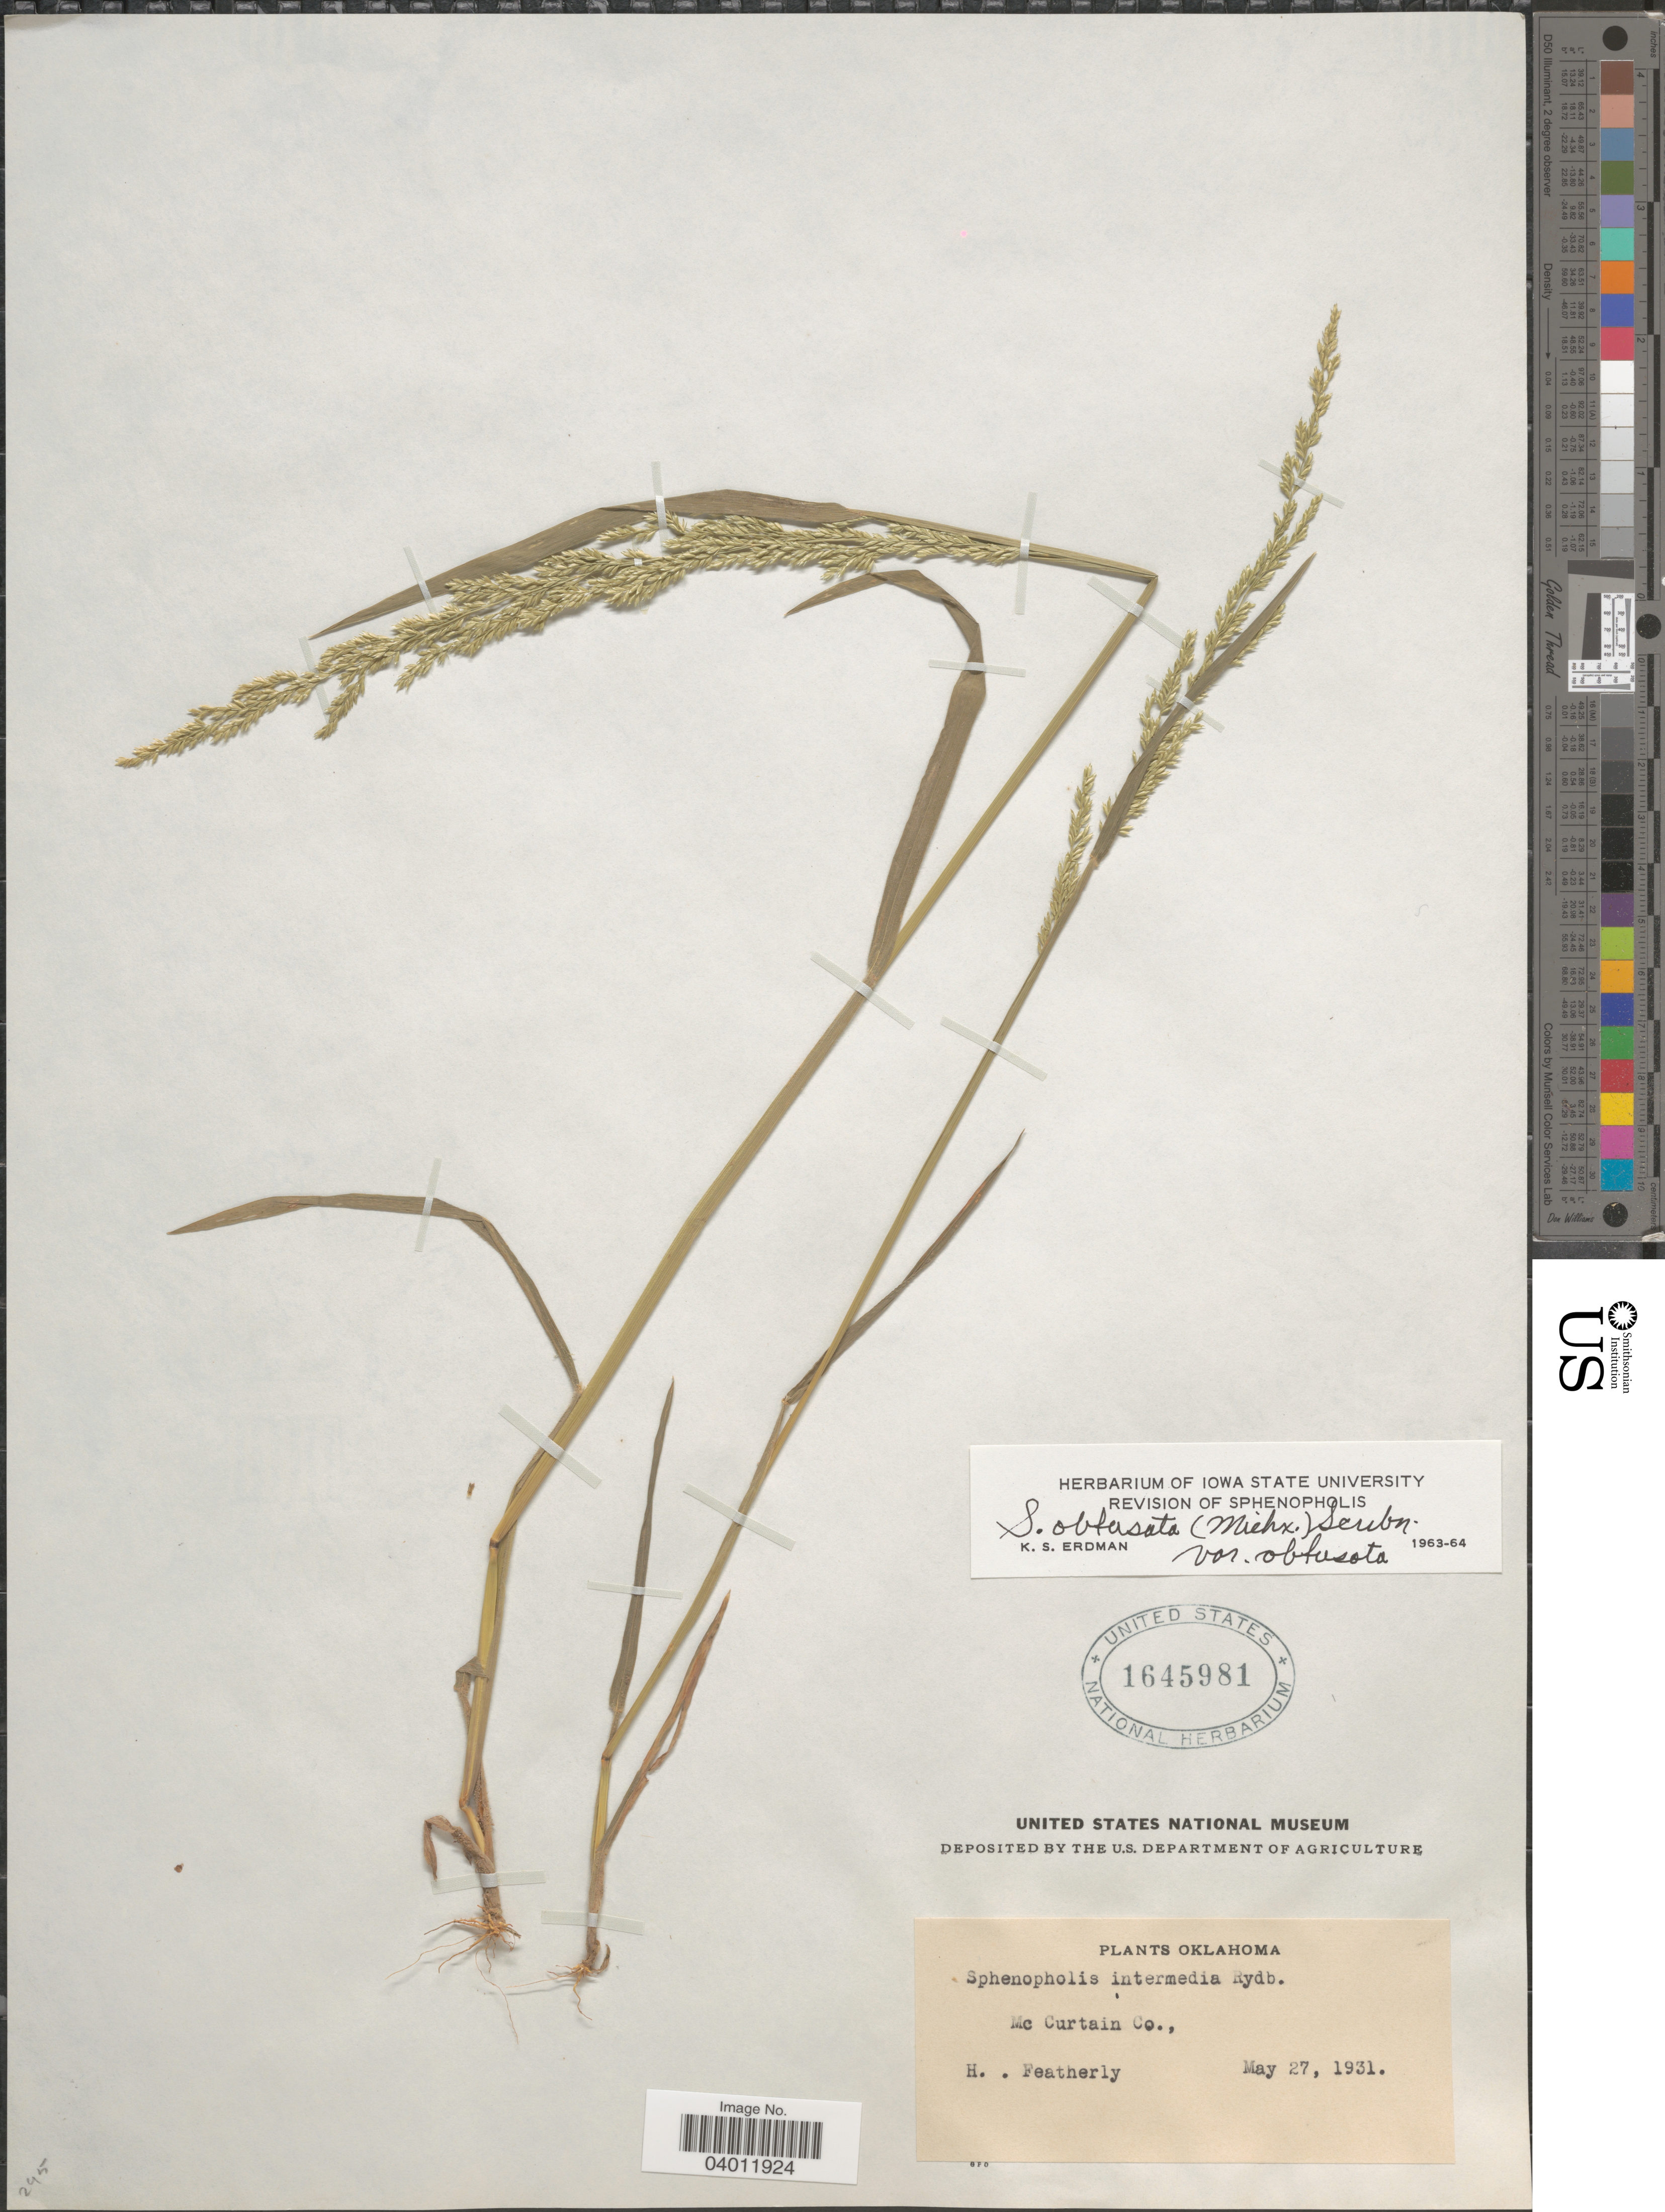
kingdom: Plantae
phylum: Tracheophyta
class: Liliopsida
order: Poales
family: Poaceae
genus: Sphenopholis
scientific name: Sphenopholis obtusata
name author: (Michx.) Scribn.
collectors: H. Featherly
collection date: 1931-05-27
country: United States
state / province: Oklahoma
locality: Mc Curtain Co.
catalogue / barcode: US 1645981